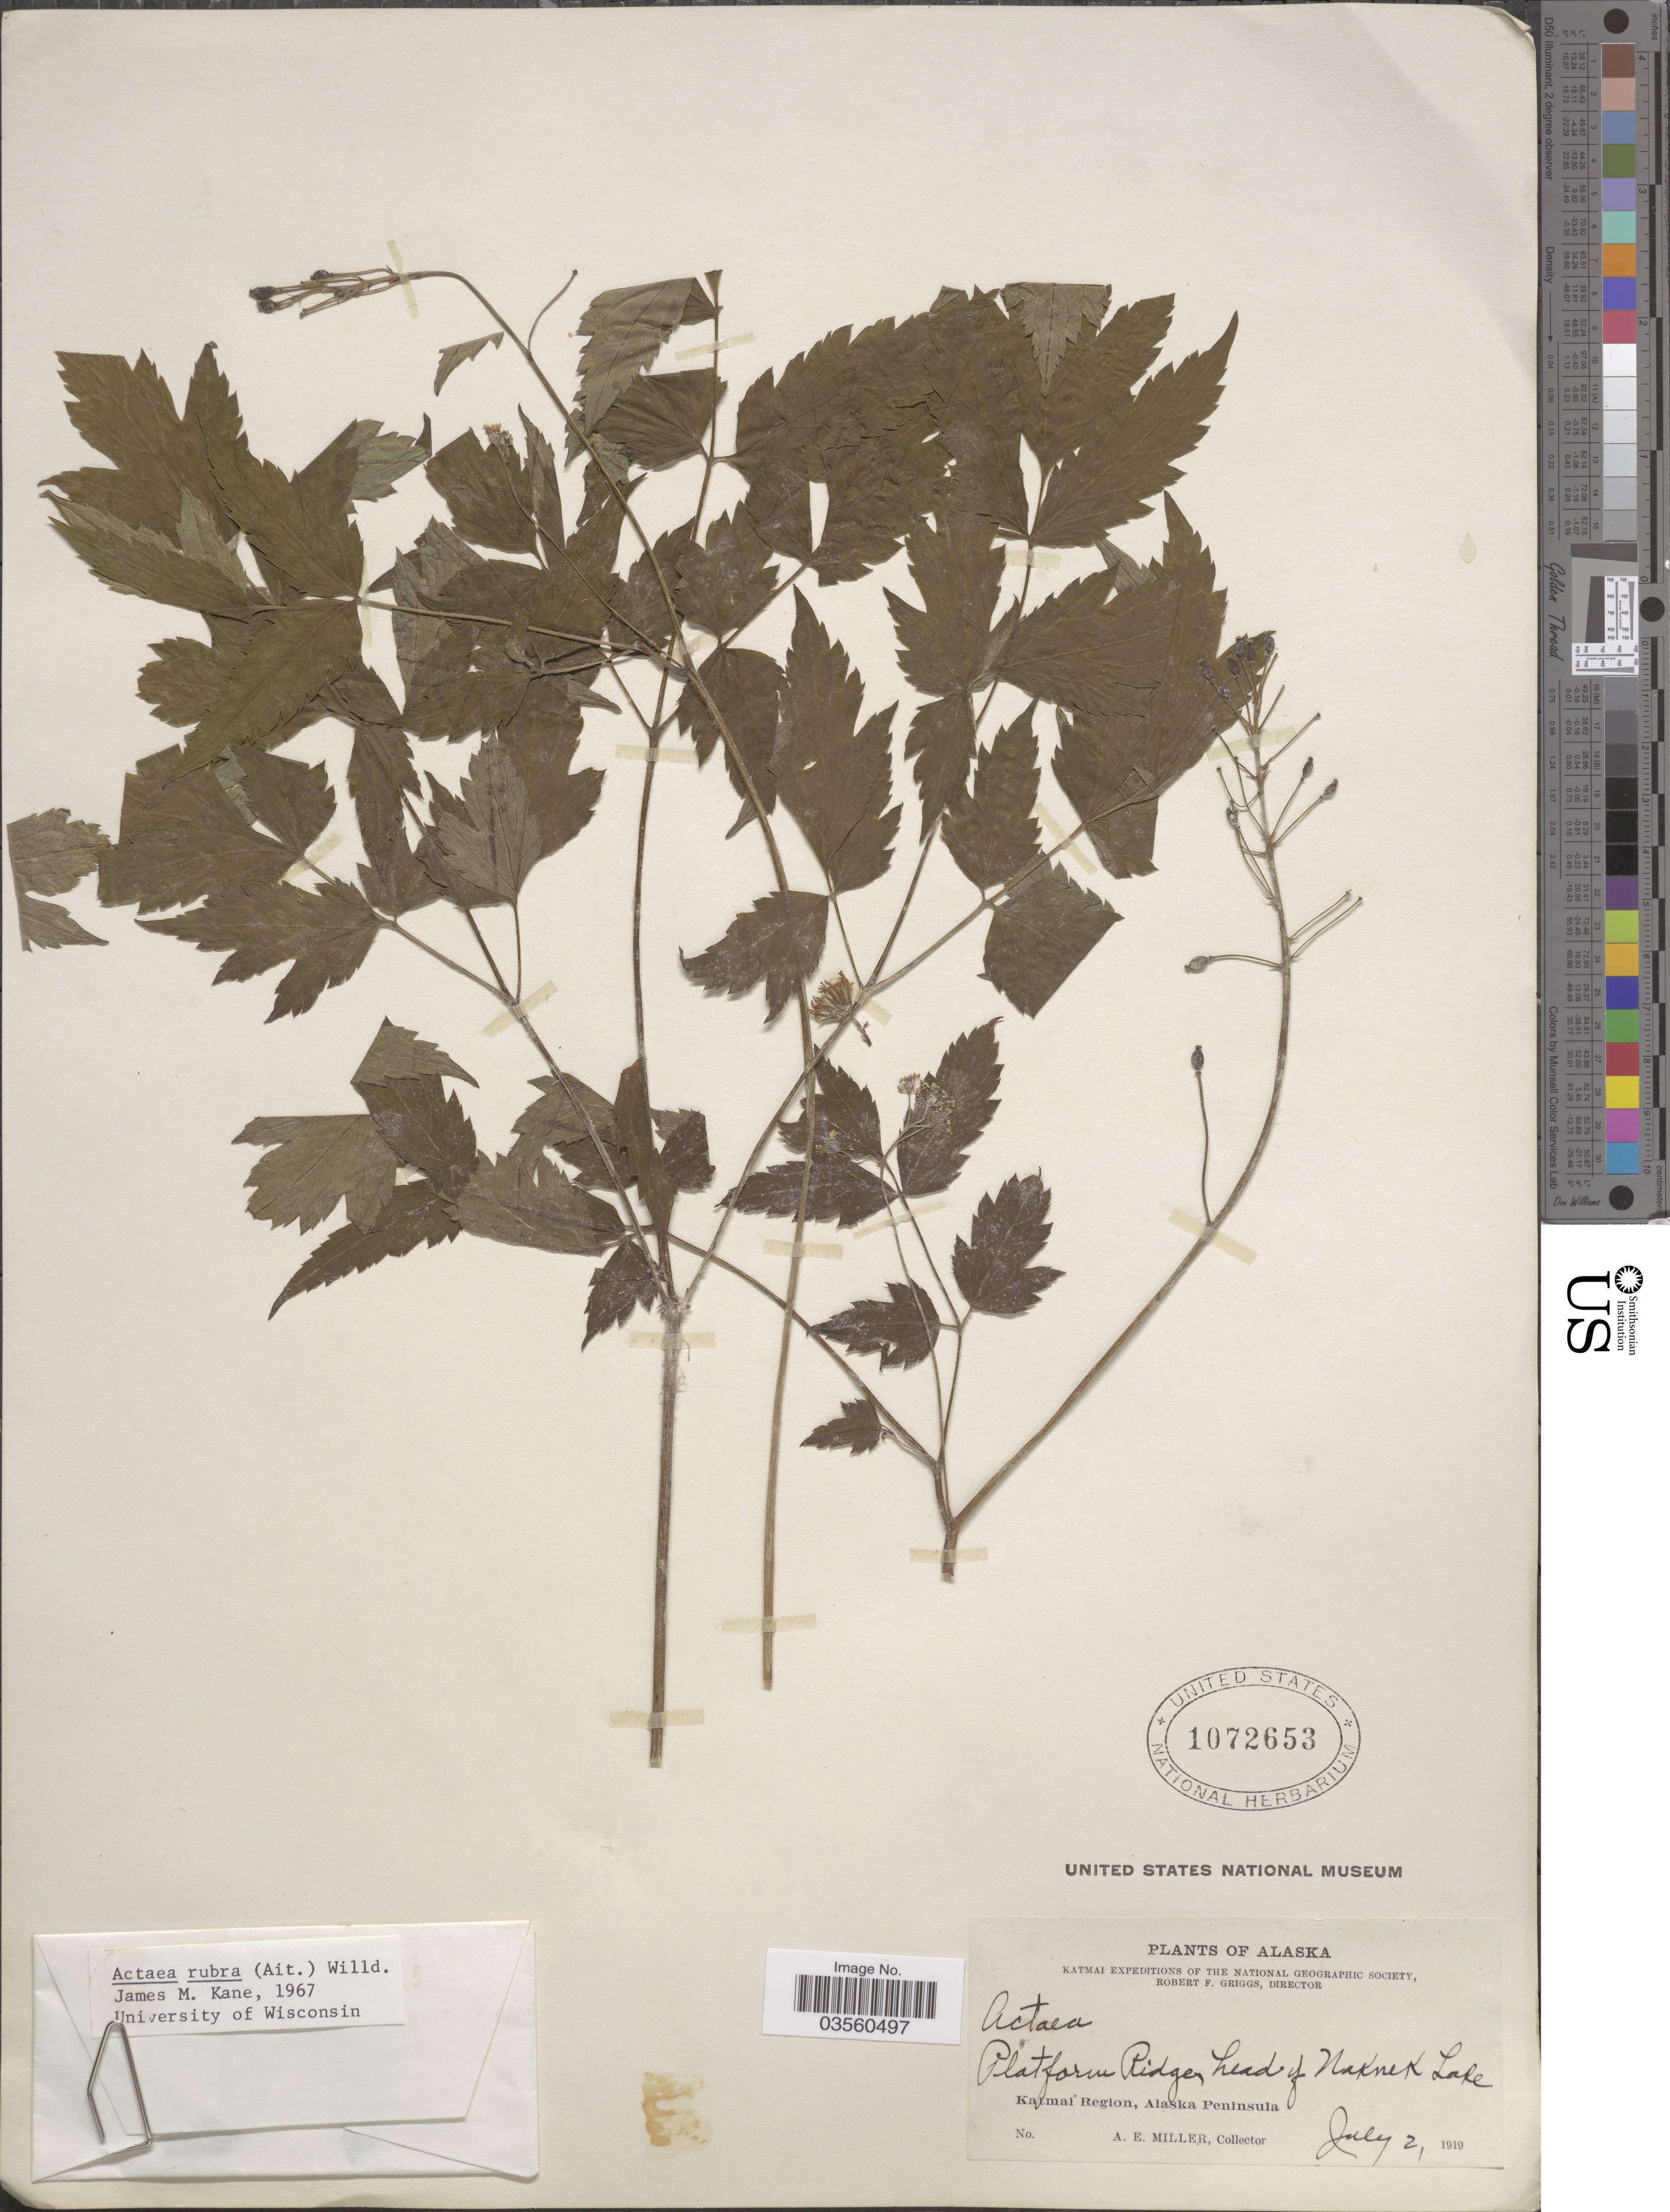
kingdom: Plantae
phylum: Tracheophyta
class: Magnoliopsida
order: Ranunculales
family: Ranunculaceae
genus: Actaea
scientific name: Actaea rubra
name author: (Aiton) Willd.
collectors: A. E. Miller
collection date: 1919-07-02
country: United States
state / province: Alaska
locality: Platform Ridge, head of Naknek Lake. Katmai Region, Alaska Peninsula.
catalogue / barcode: US 1072653